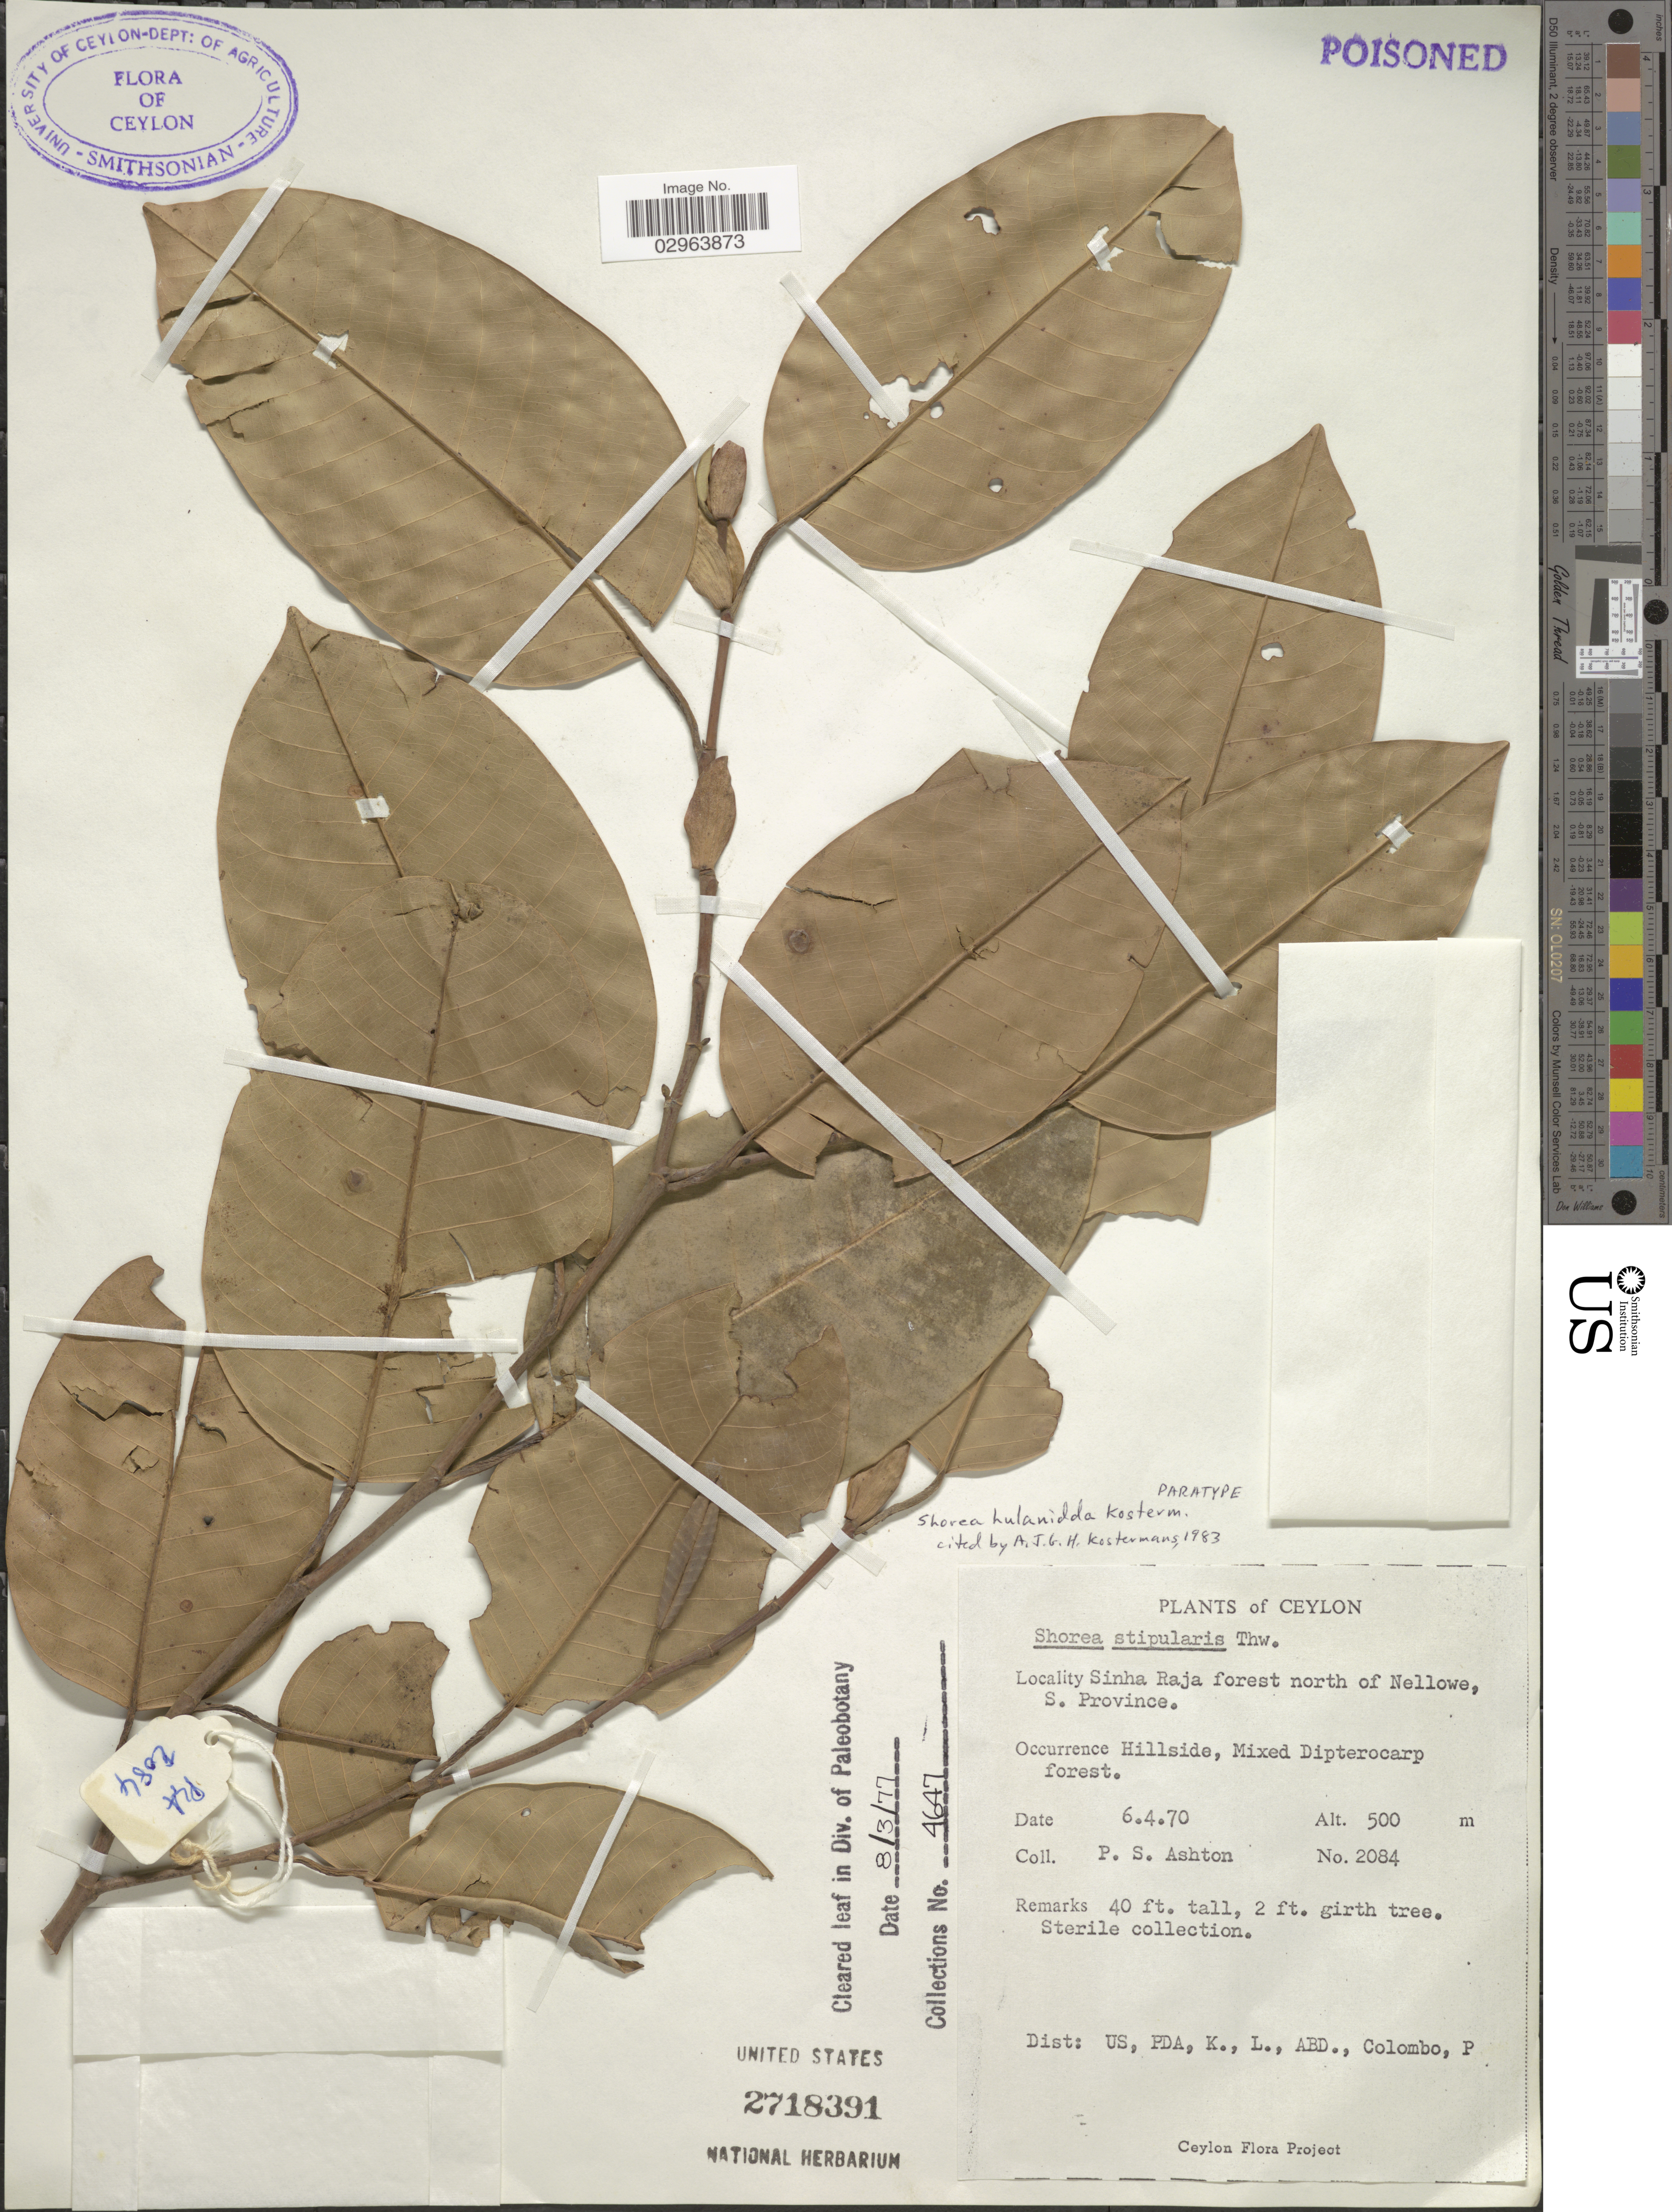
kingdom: Plantae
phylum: Tracheophyta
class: Magnoliopsida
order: Malvales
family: Dipterocarpaceae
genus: Anthoshorea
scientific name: Anthoshorea hulanidda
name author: (Kosterm.) P.S. Ashton & J. Heck.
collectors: P. S. Ashton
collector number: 2084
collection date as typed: Transcribed d/m/y: 6/4/70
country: Sri Lanka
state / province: Southern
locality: Ceylon, Sinha Raja forest north of Nellowe, S. Province.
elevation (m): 500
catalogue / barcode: US 2718391